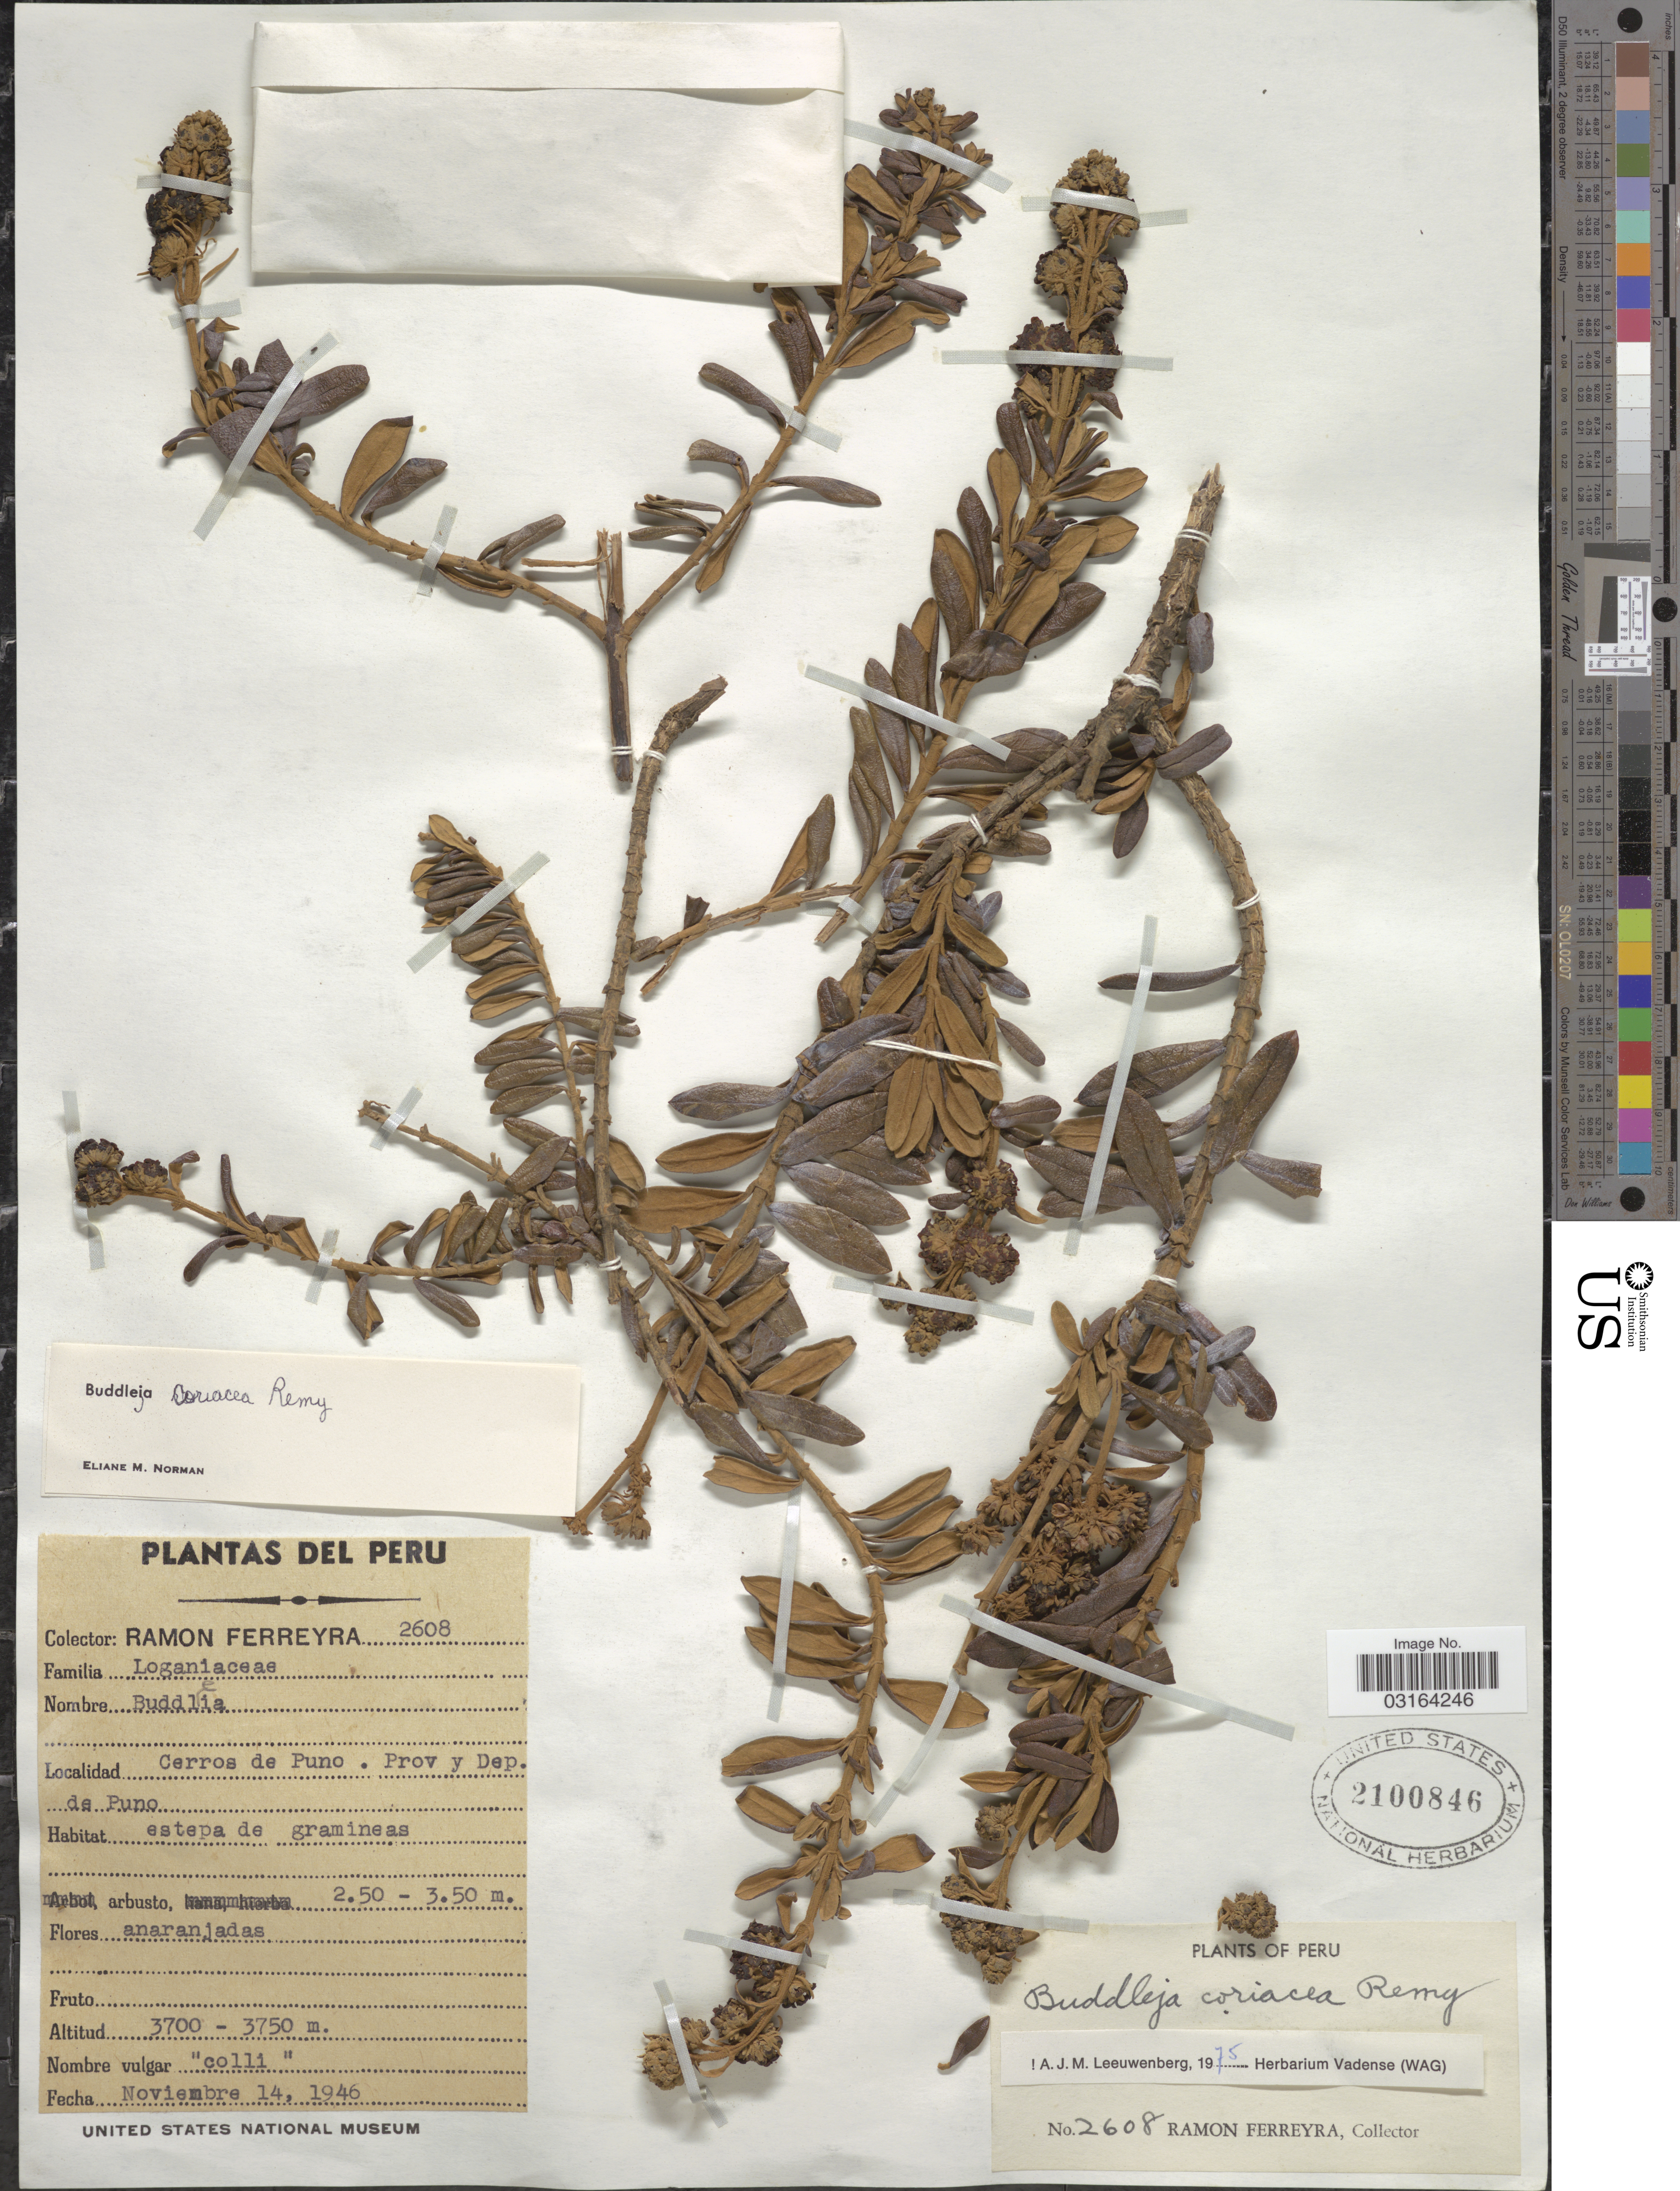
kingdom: Plantae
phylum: Tracheophyta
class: Magnoliopsida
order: Lamiales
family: Scrophulariaceae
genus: Buddleja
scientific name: Buddleja coriacea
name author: Remy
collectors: R. A. Ferreyra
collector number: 2608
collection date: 1946-11-14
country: Peru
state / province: Puno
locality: Cerros de Puno, Prov. y Dep. de Puno.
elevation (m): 3700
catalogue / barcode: US 2100846